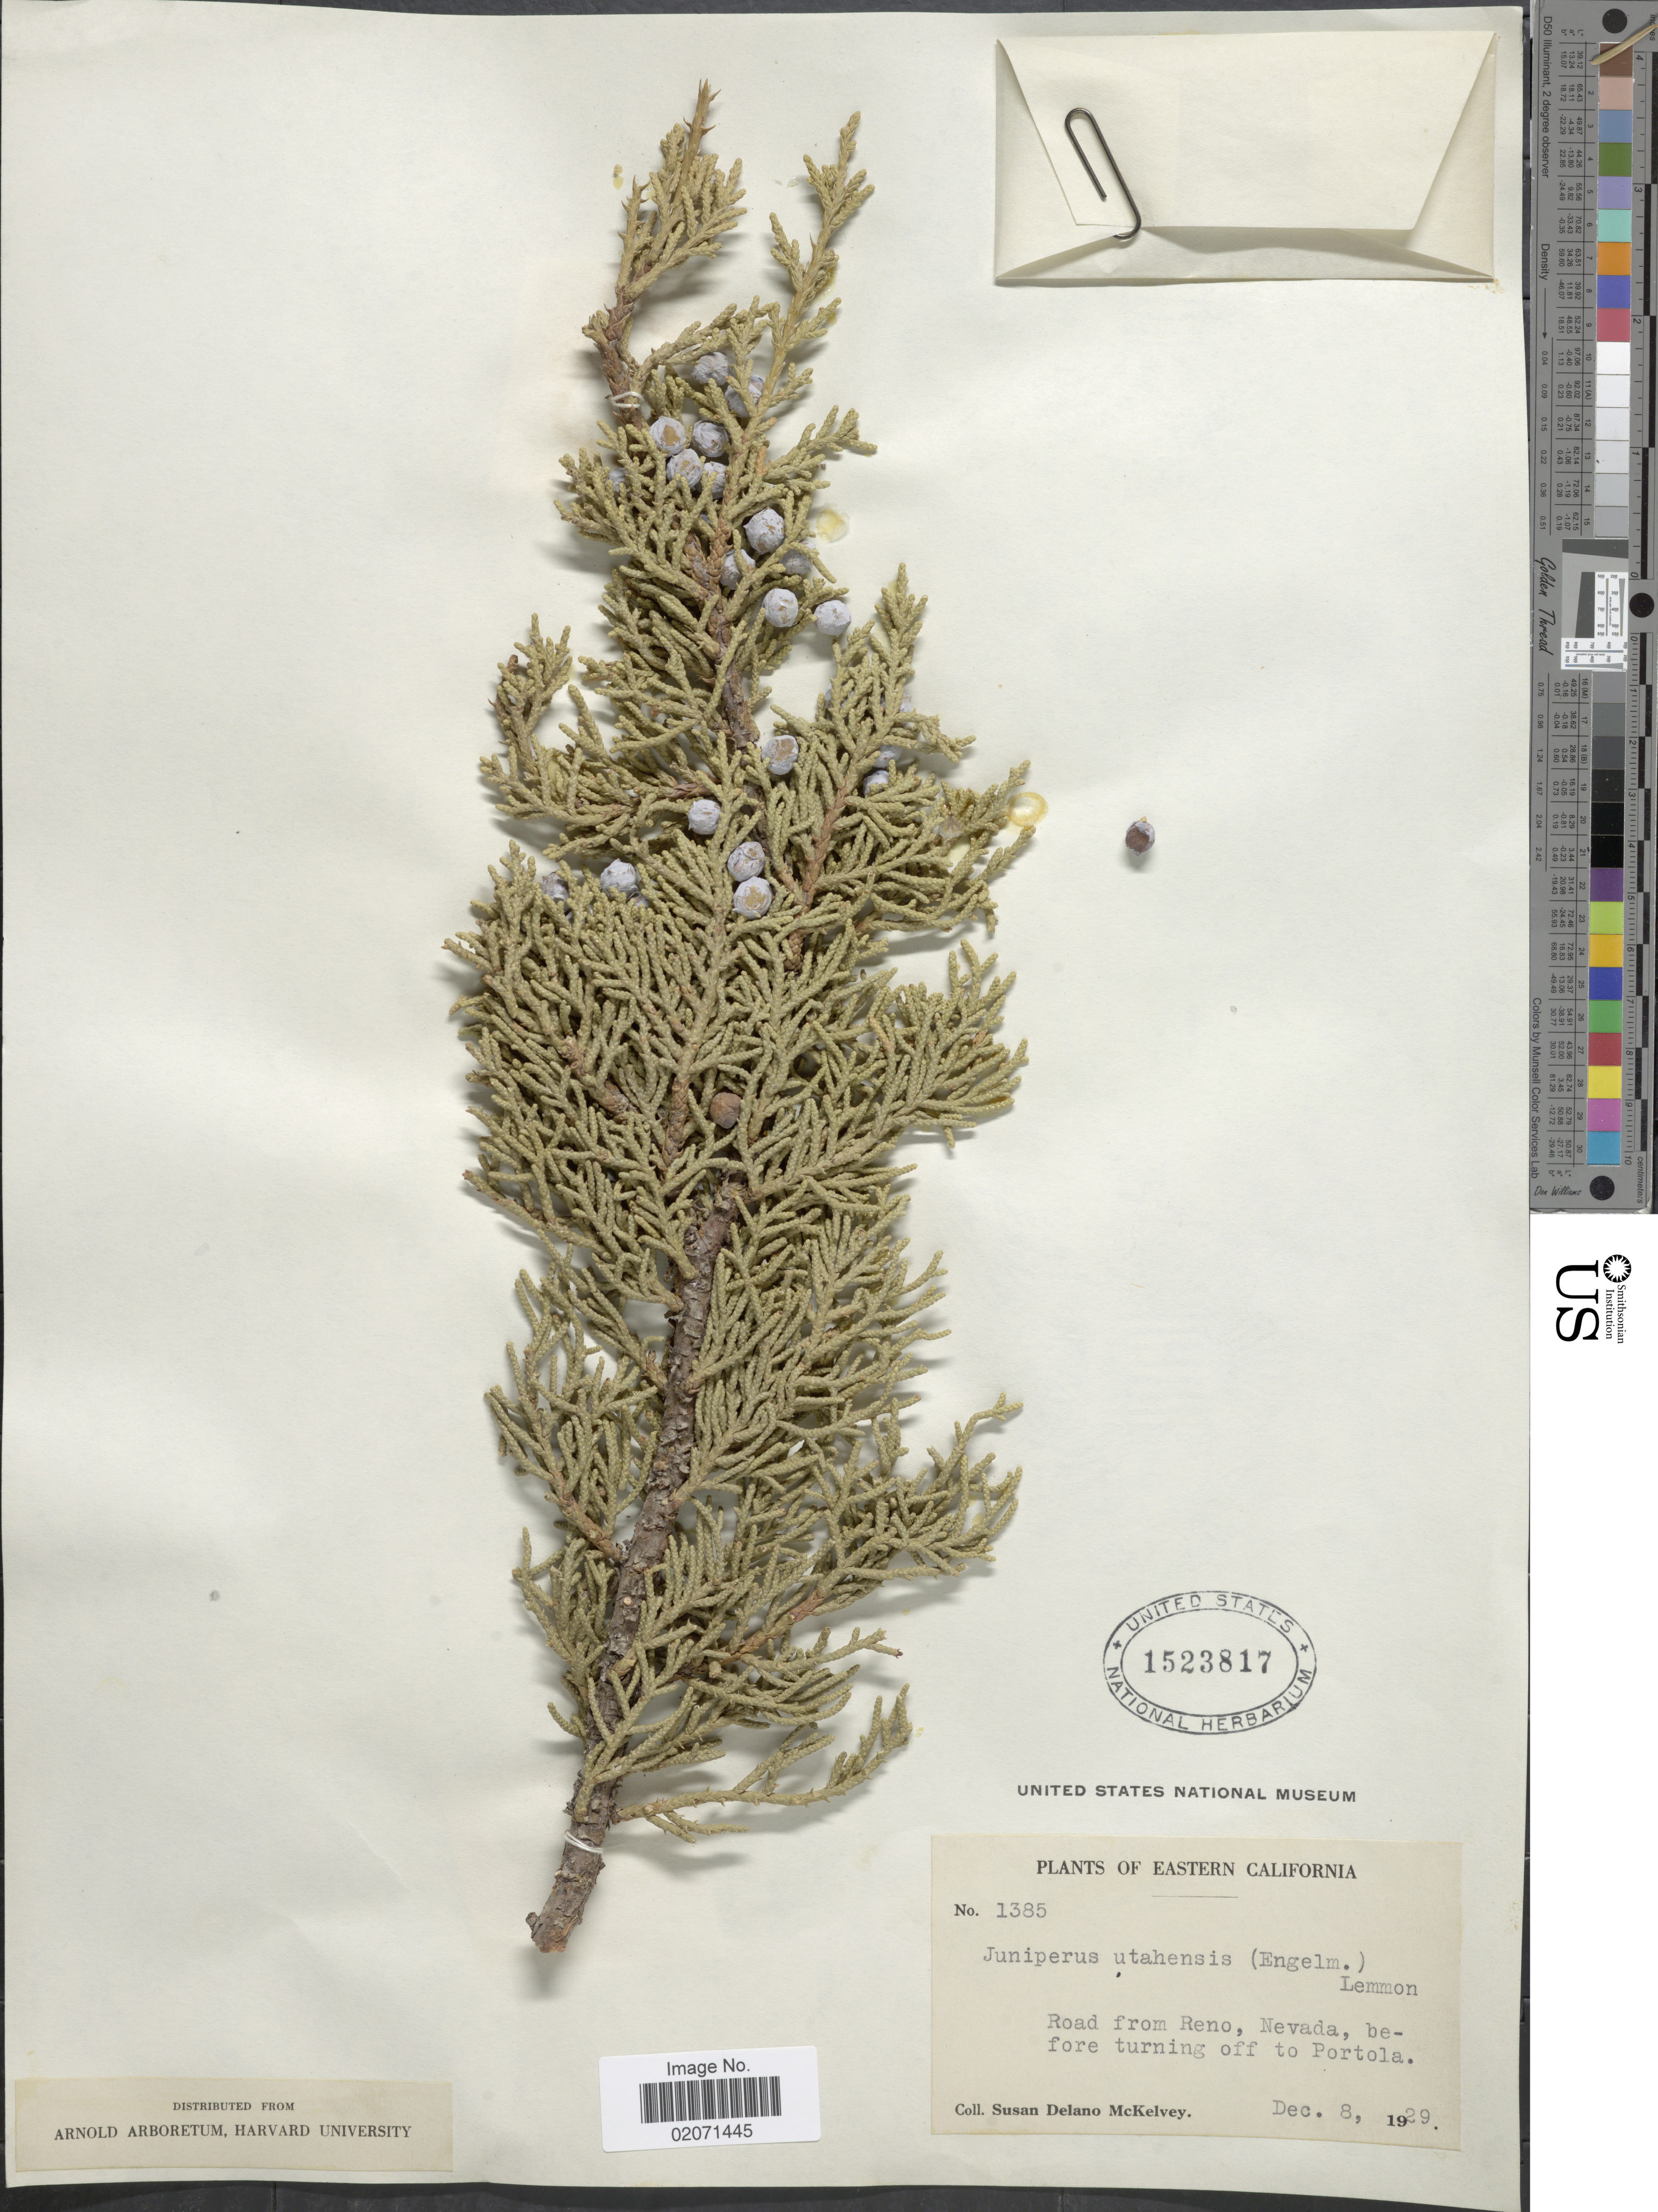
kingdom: Plantae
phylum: Tracheophyta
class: Pinopsida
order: Pinales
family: Cupressaceae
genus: Juniperus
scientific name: Juniperus osteosperma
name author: (Torr.) Little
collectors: S. A. McKelvey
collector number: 1385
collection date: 1929-12-08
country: United States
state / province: California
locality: Eastern California. Road from Reno, Nevada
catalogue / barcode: US 1523817